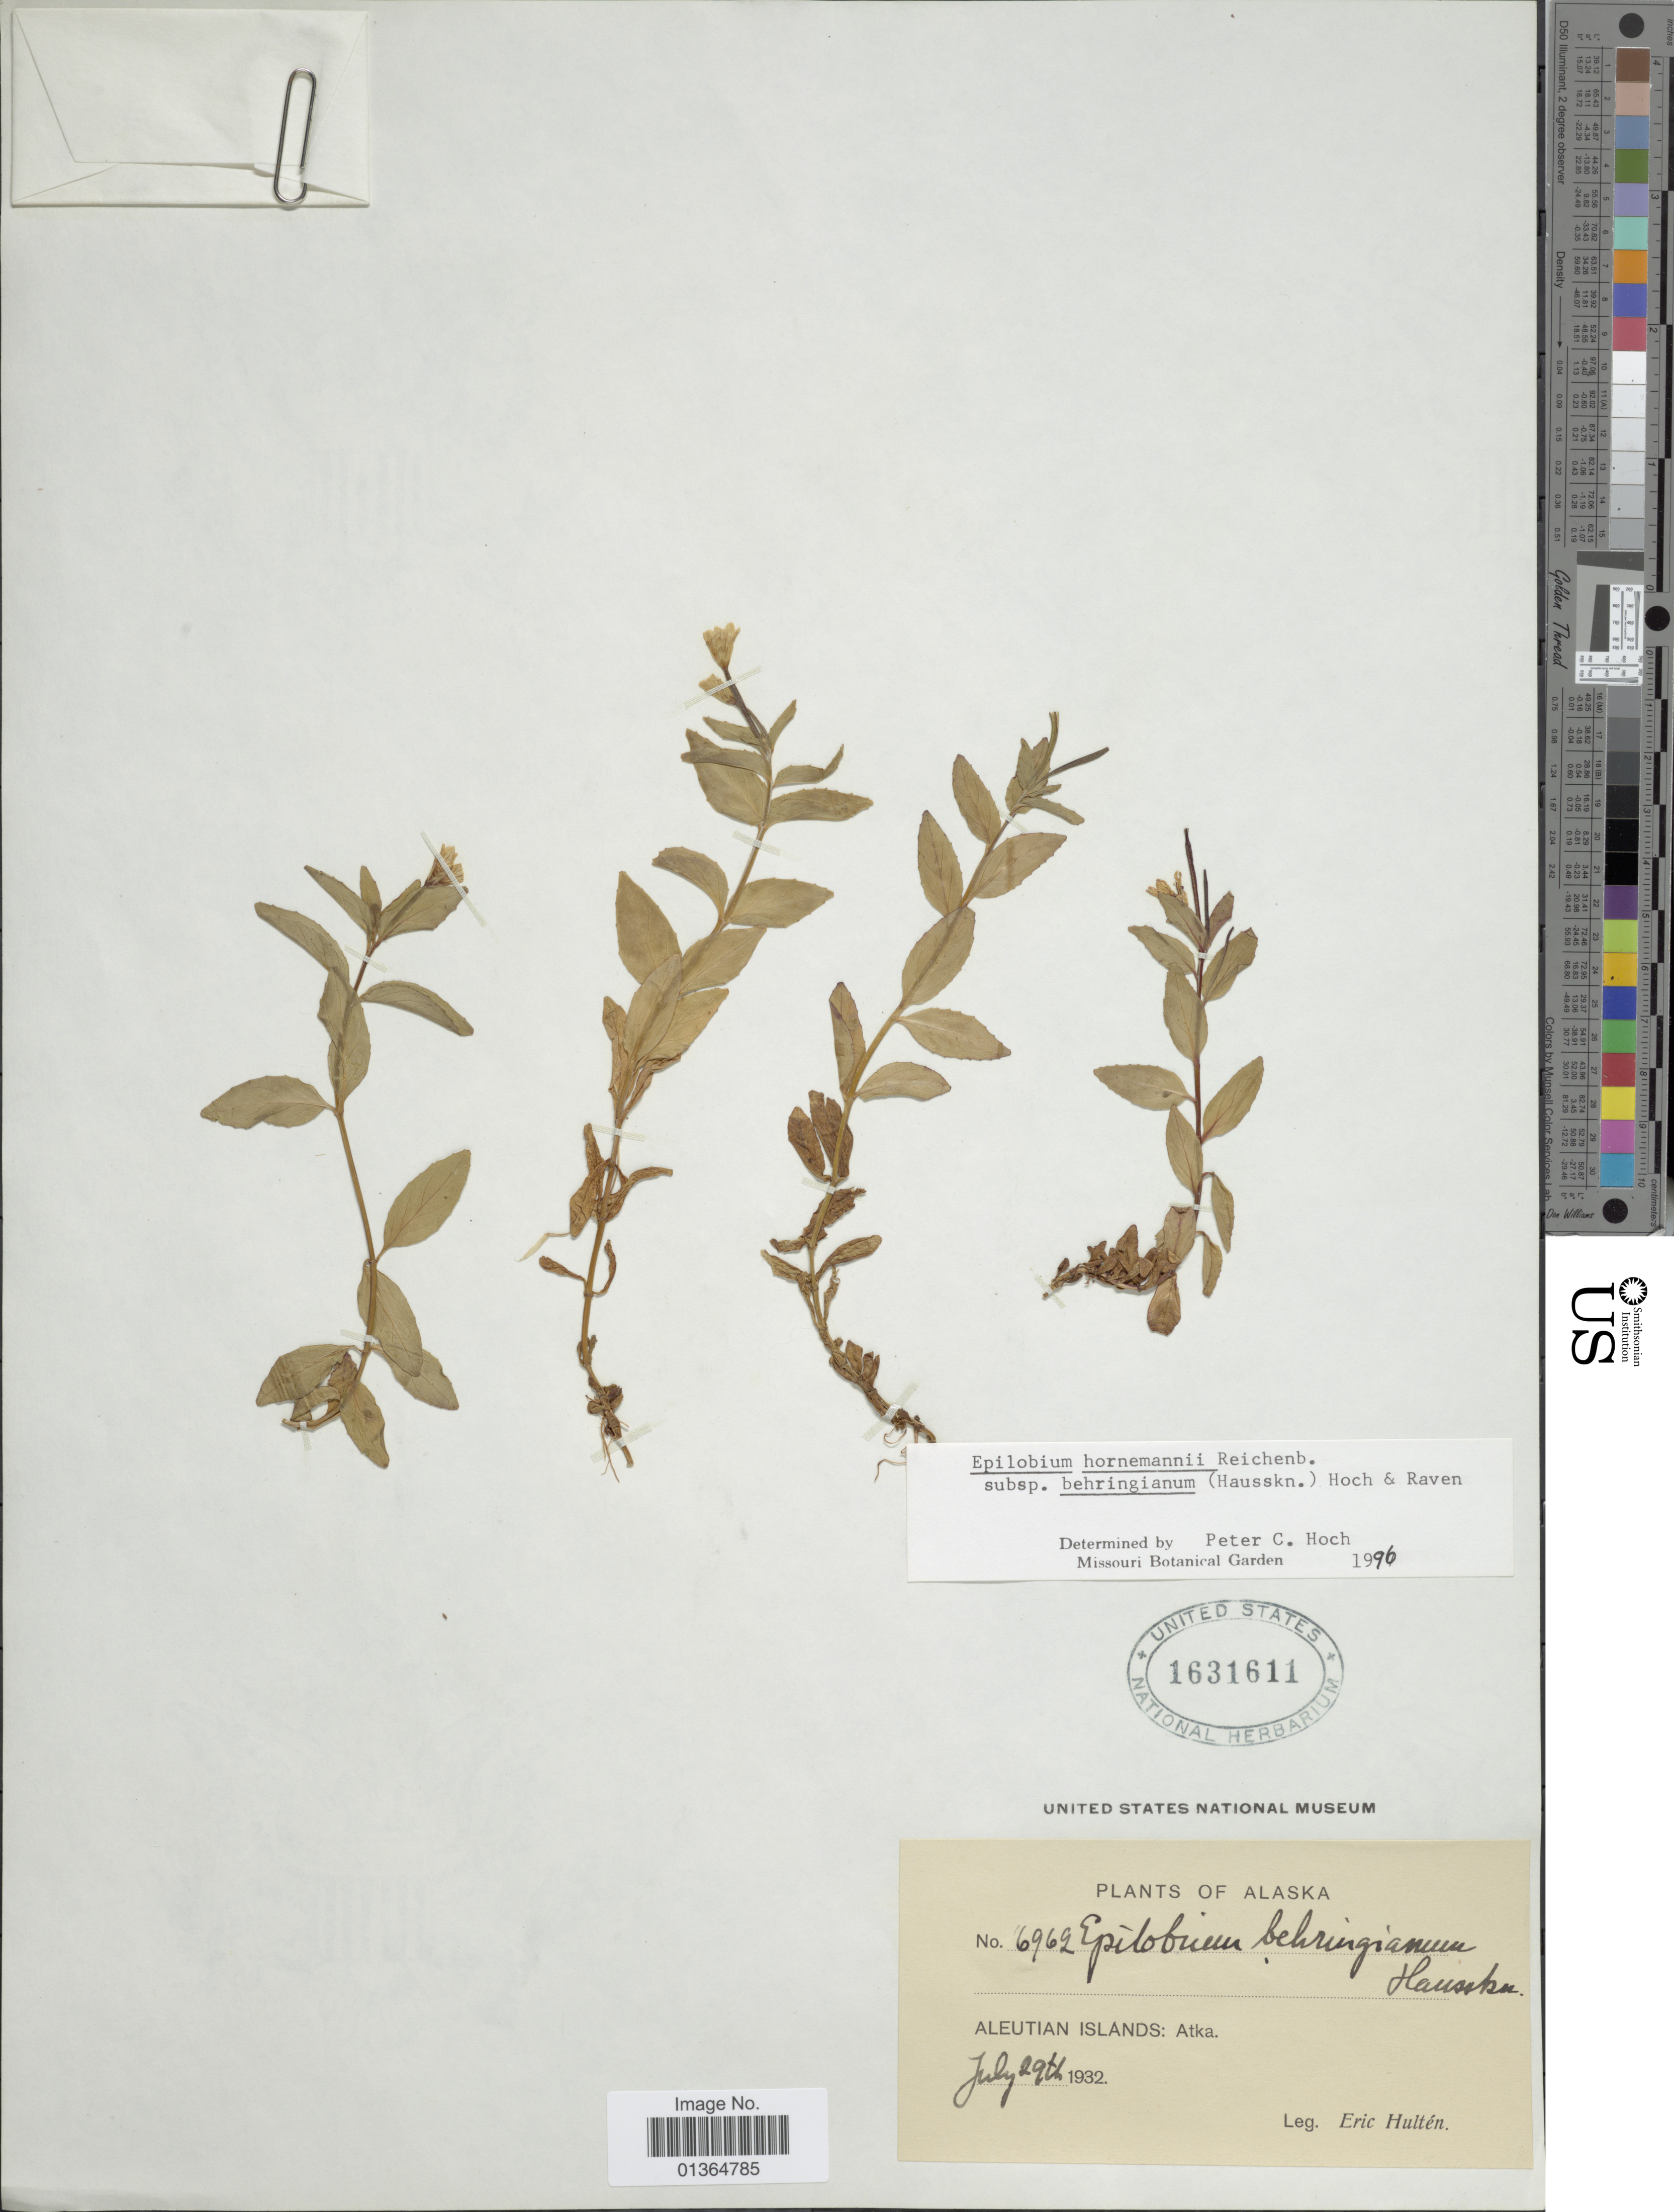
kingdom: Plantae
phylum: Tracheophyta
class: Magnoliopsida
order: Myrtales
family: Onagraceae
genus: Epilobium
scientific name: Epilobium hornemannii subsp. behringianum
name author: (Hausskn.) Hoch & P.H. Raven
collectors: E. G. Hultén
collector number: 696G*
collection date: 1932-07-29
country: United States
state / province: Alaska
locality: Aleutian Islands: Atka.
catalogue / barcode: US 1631611